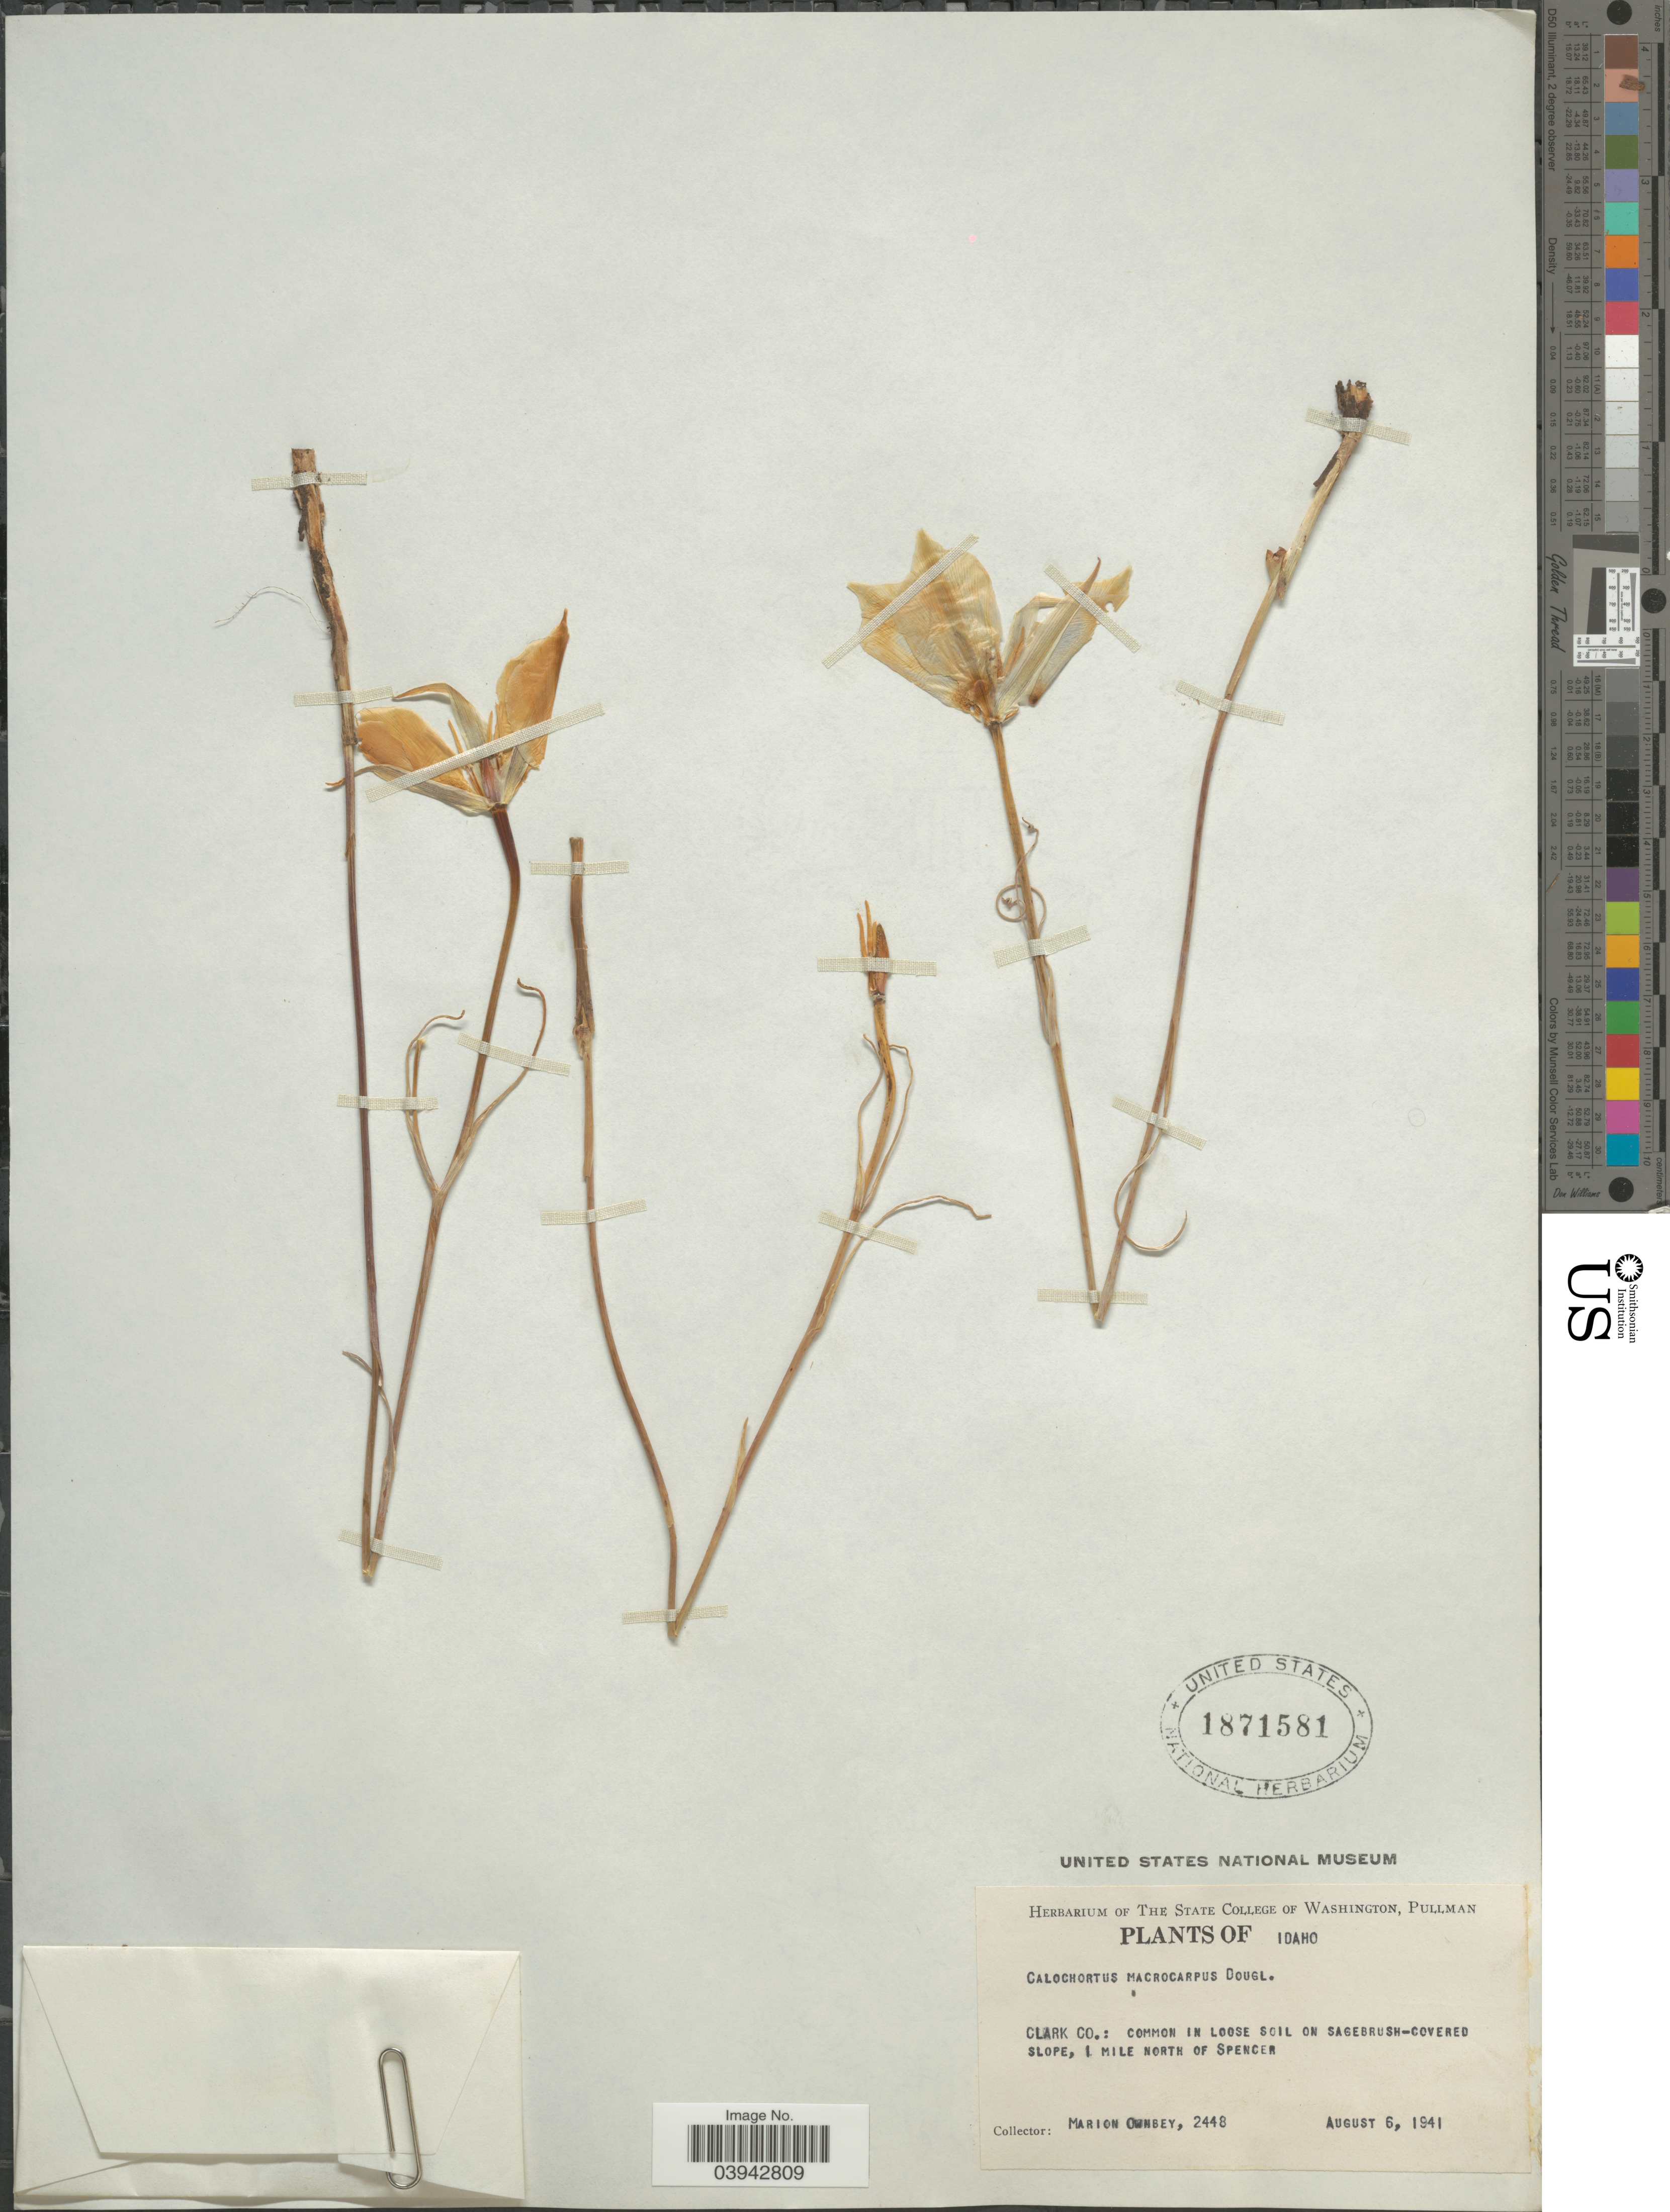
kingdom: Plantae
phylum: Tracheophyta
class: Liliopsida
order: Liliales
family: Liliaceae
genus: Calochortus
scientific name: Calochortus macrocarpus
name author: Douglas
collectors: M. Ownbey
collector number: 2448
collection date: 1941-08-06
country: United States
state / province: Idaho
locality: Clark Co.: Common in loose soil on sagebrush-covered slope, 1 mile North of Spencer.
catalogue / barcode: US 1871581